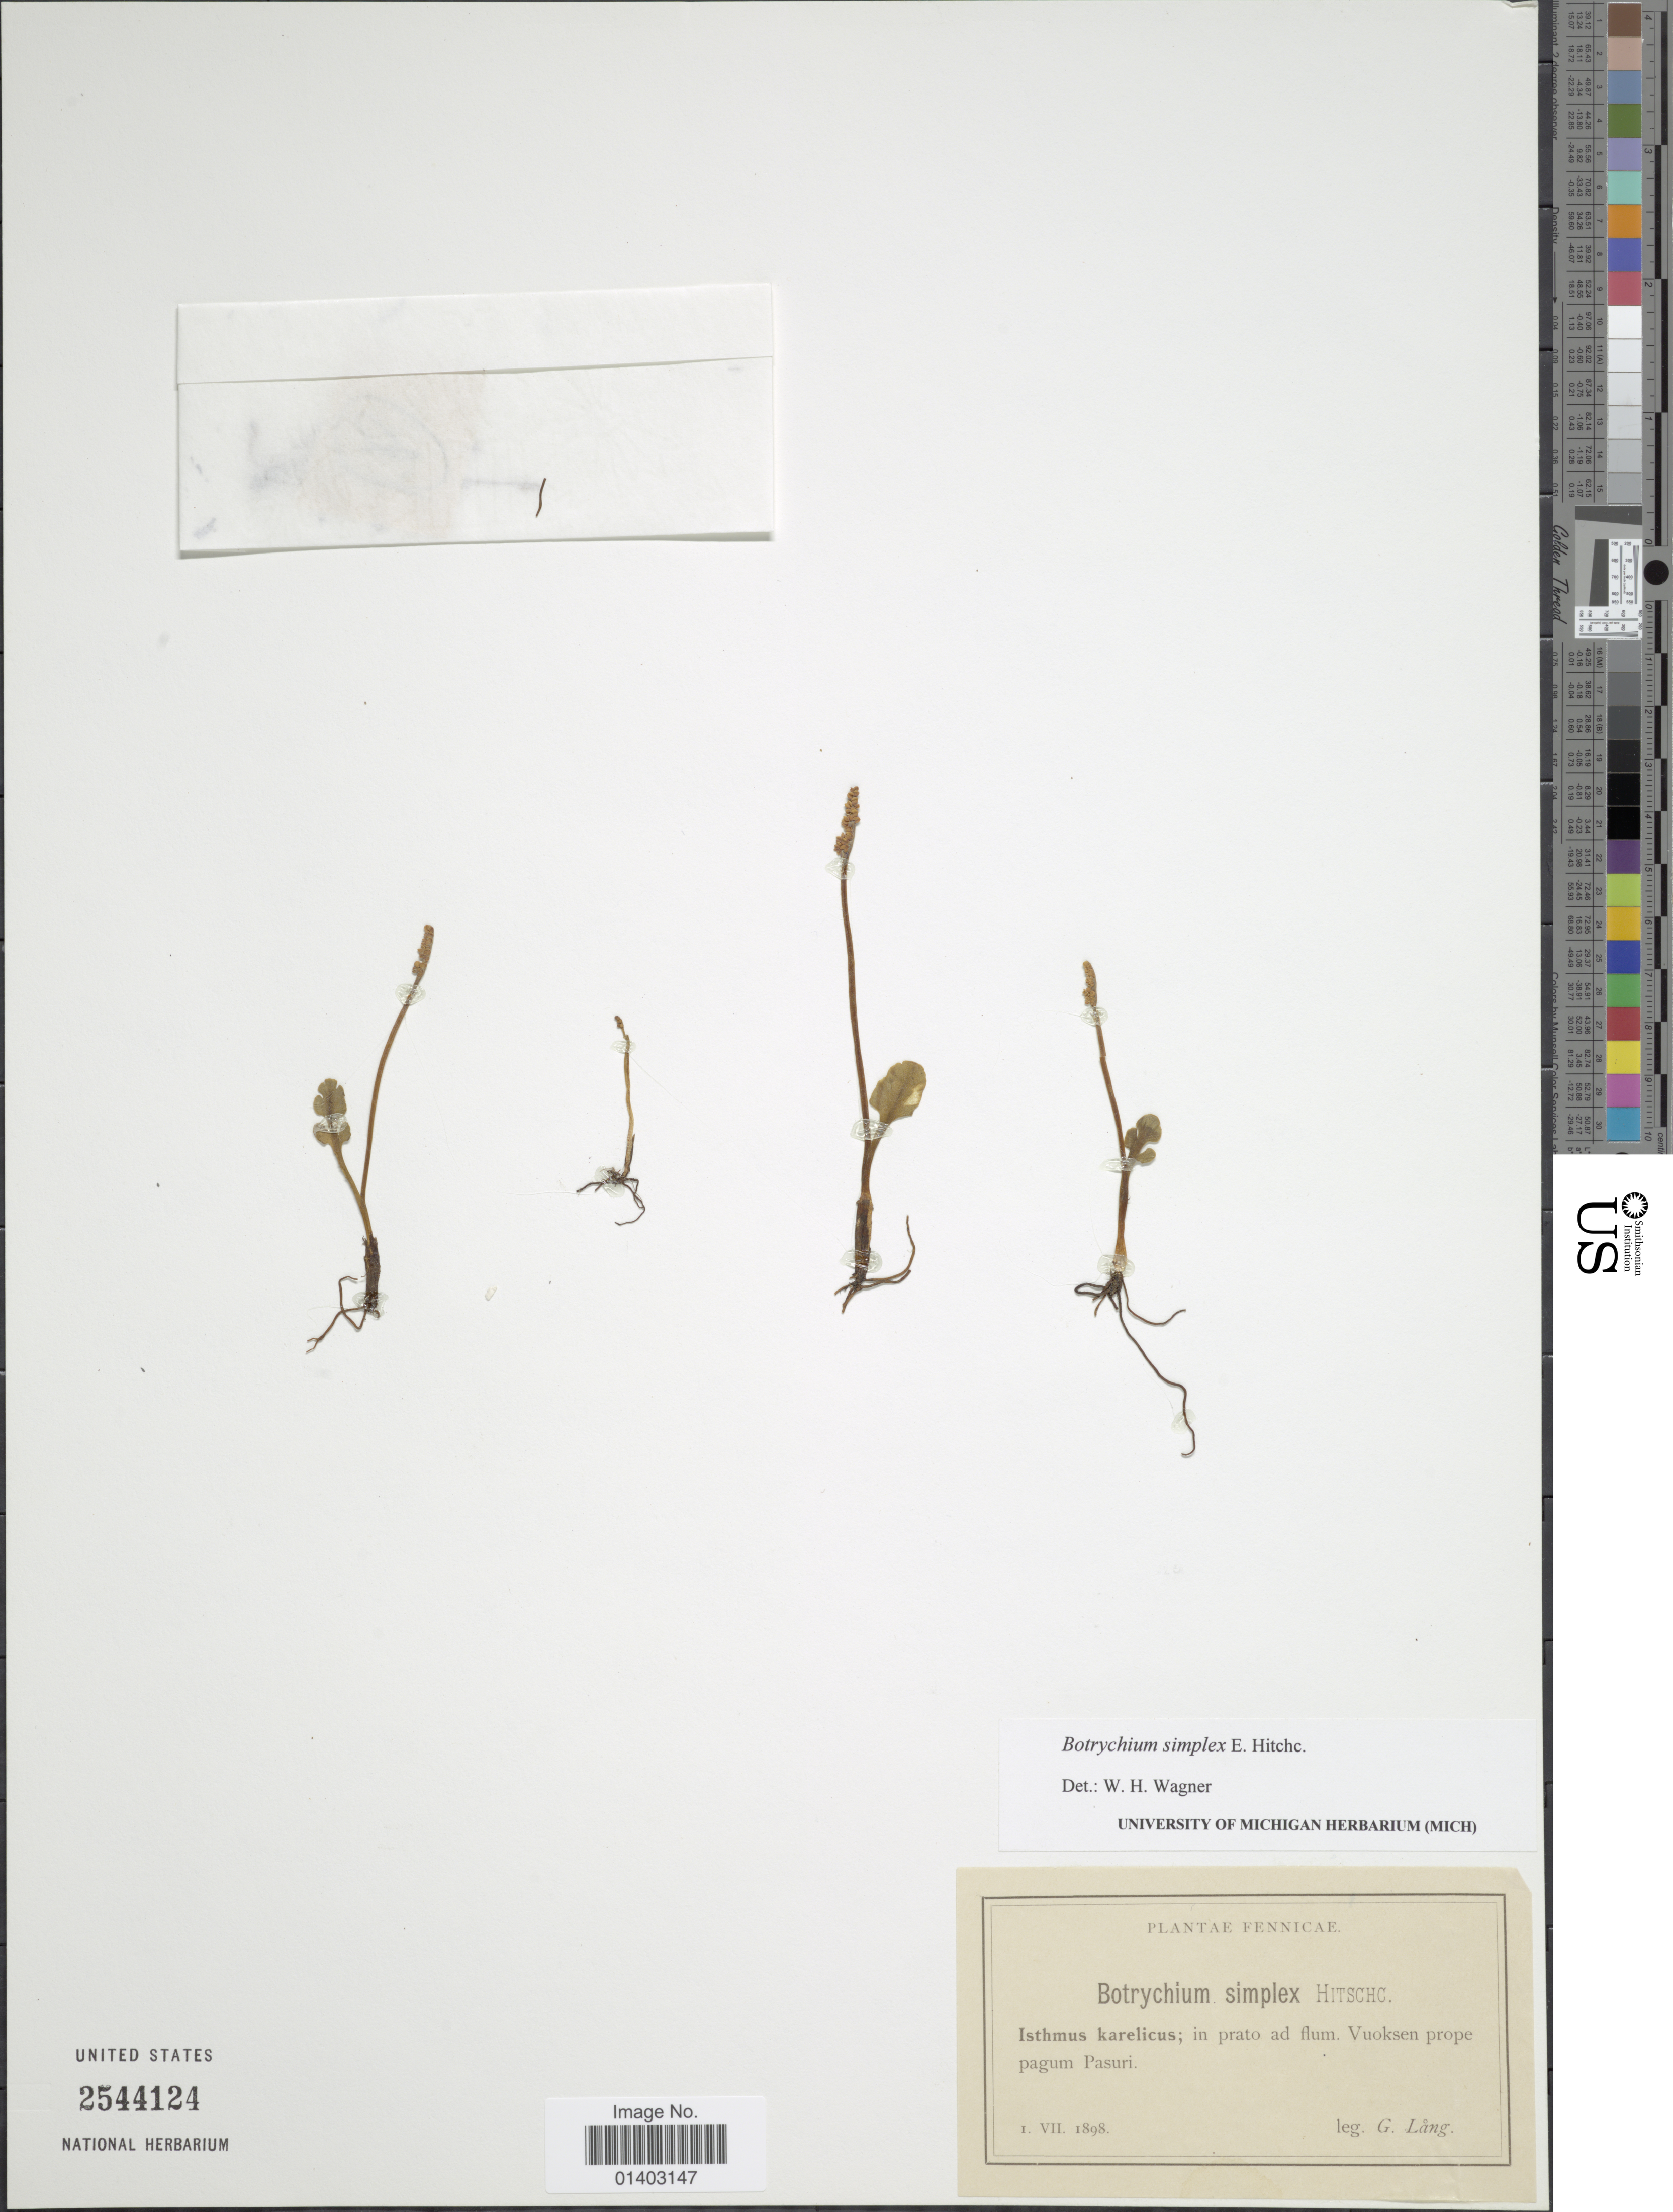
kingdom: Plantae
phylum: Tracheophyta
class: Polypodiopsida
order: Ophioglossales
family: Ophioglossaceae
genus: Botrychium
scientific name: Botrychium simplex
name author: E. Hitchc.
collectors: G. Lang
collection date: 1898-07-01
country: Finland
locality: Fennicae, Isthmus karelicus; in prato ad flum, Vuoksen prope pagum Pasuri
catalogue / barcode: US 2544124